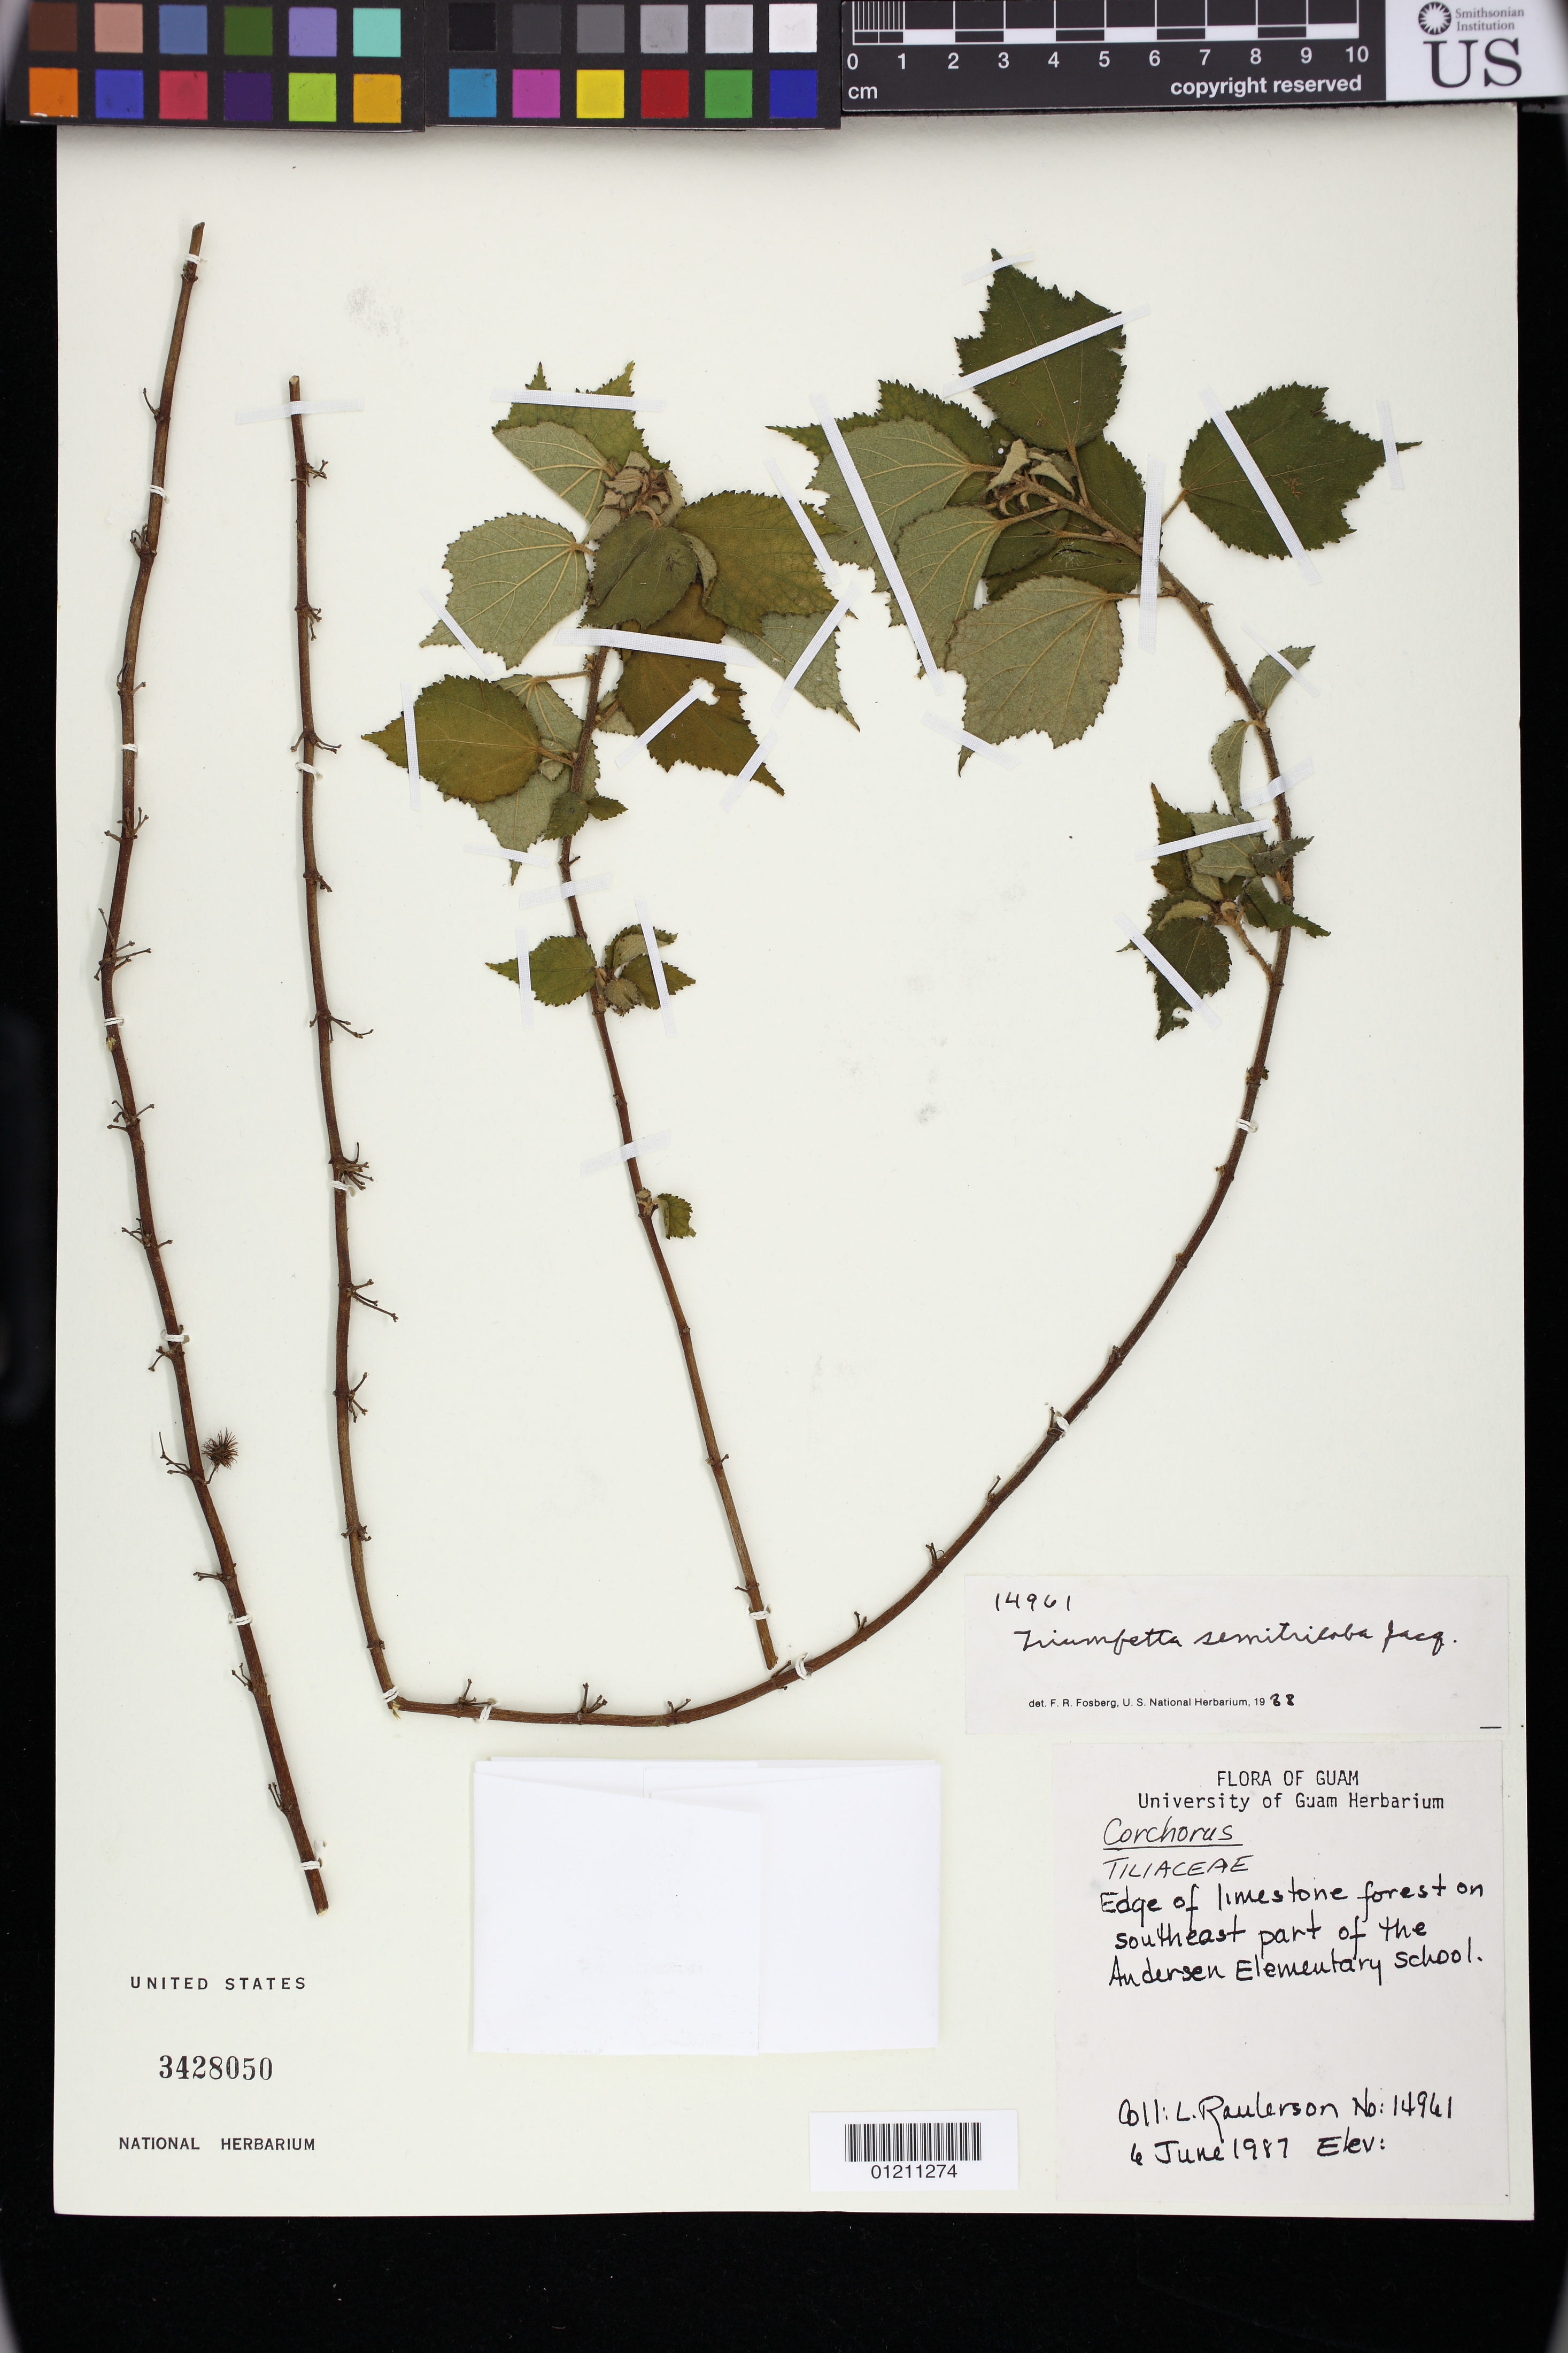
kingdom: Plantae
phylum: Tracheophyta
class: Magnoliopsida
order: Malvales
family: Malvaceae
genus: Triumfetta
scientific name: Triumfetta rhomboidea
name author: Jacq.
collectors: L. Raulerson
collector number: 14961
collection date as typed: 06 Jun 1987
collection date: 1987-06-06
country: Guam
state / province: Yigo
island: Guam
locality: Guam: Edge of limestone forest on southeast part of the Andersen Elementary School.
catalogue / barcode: US 3428050